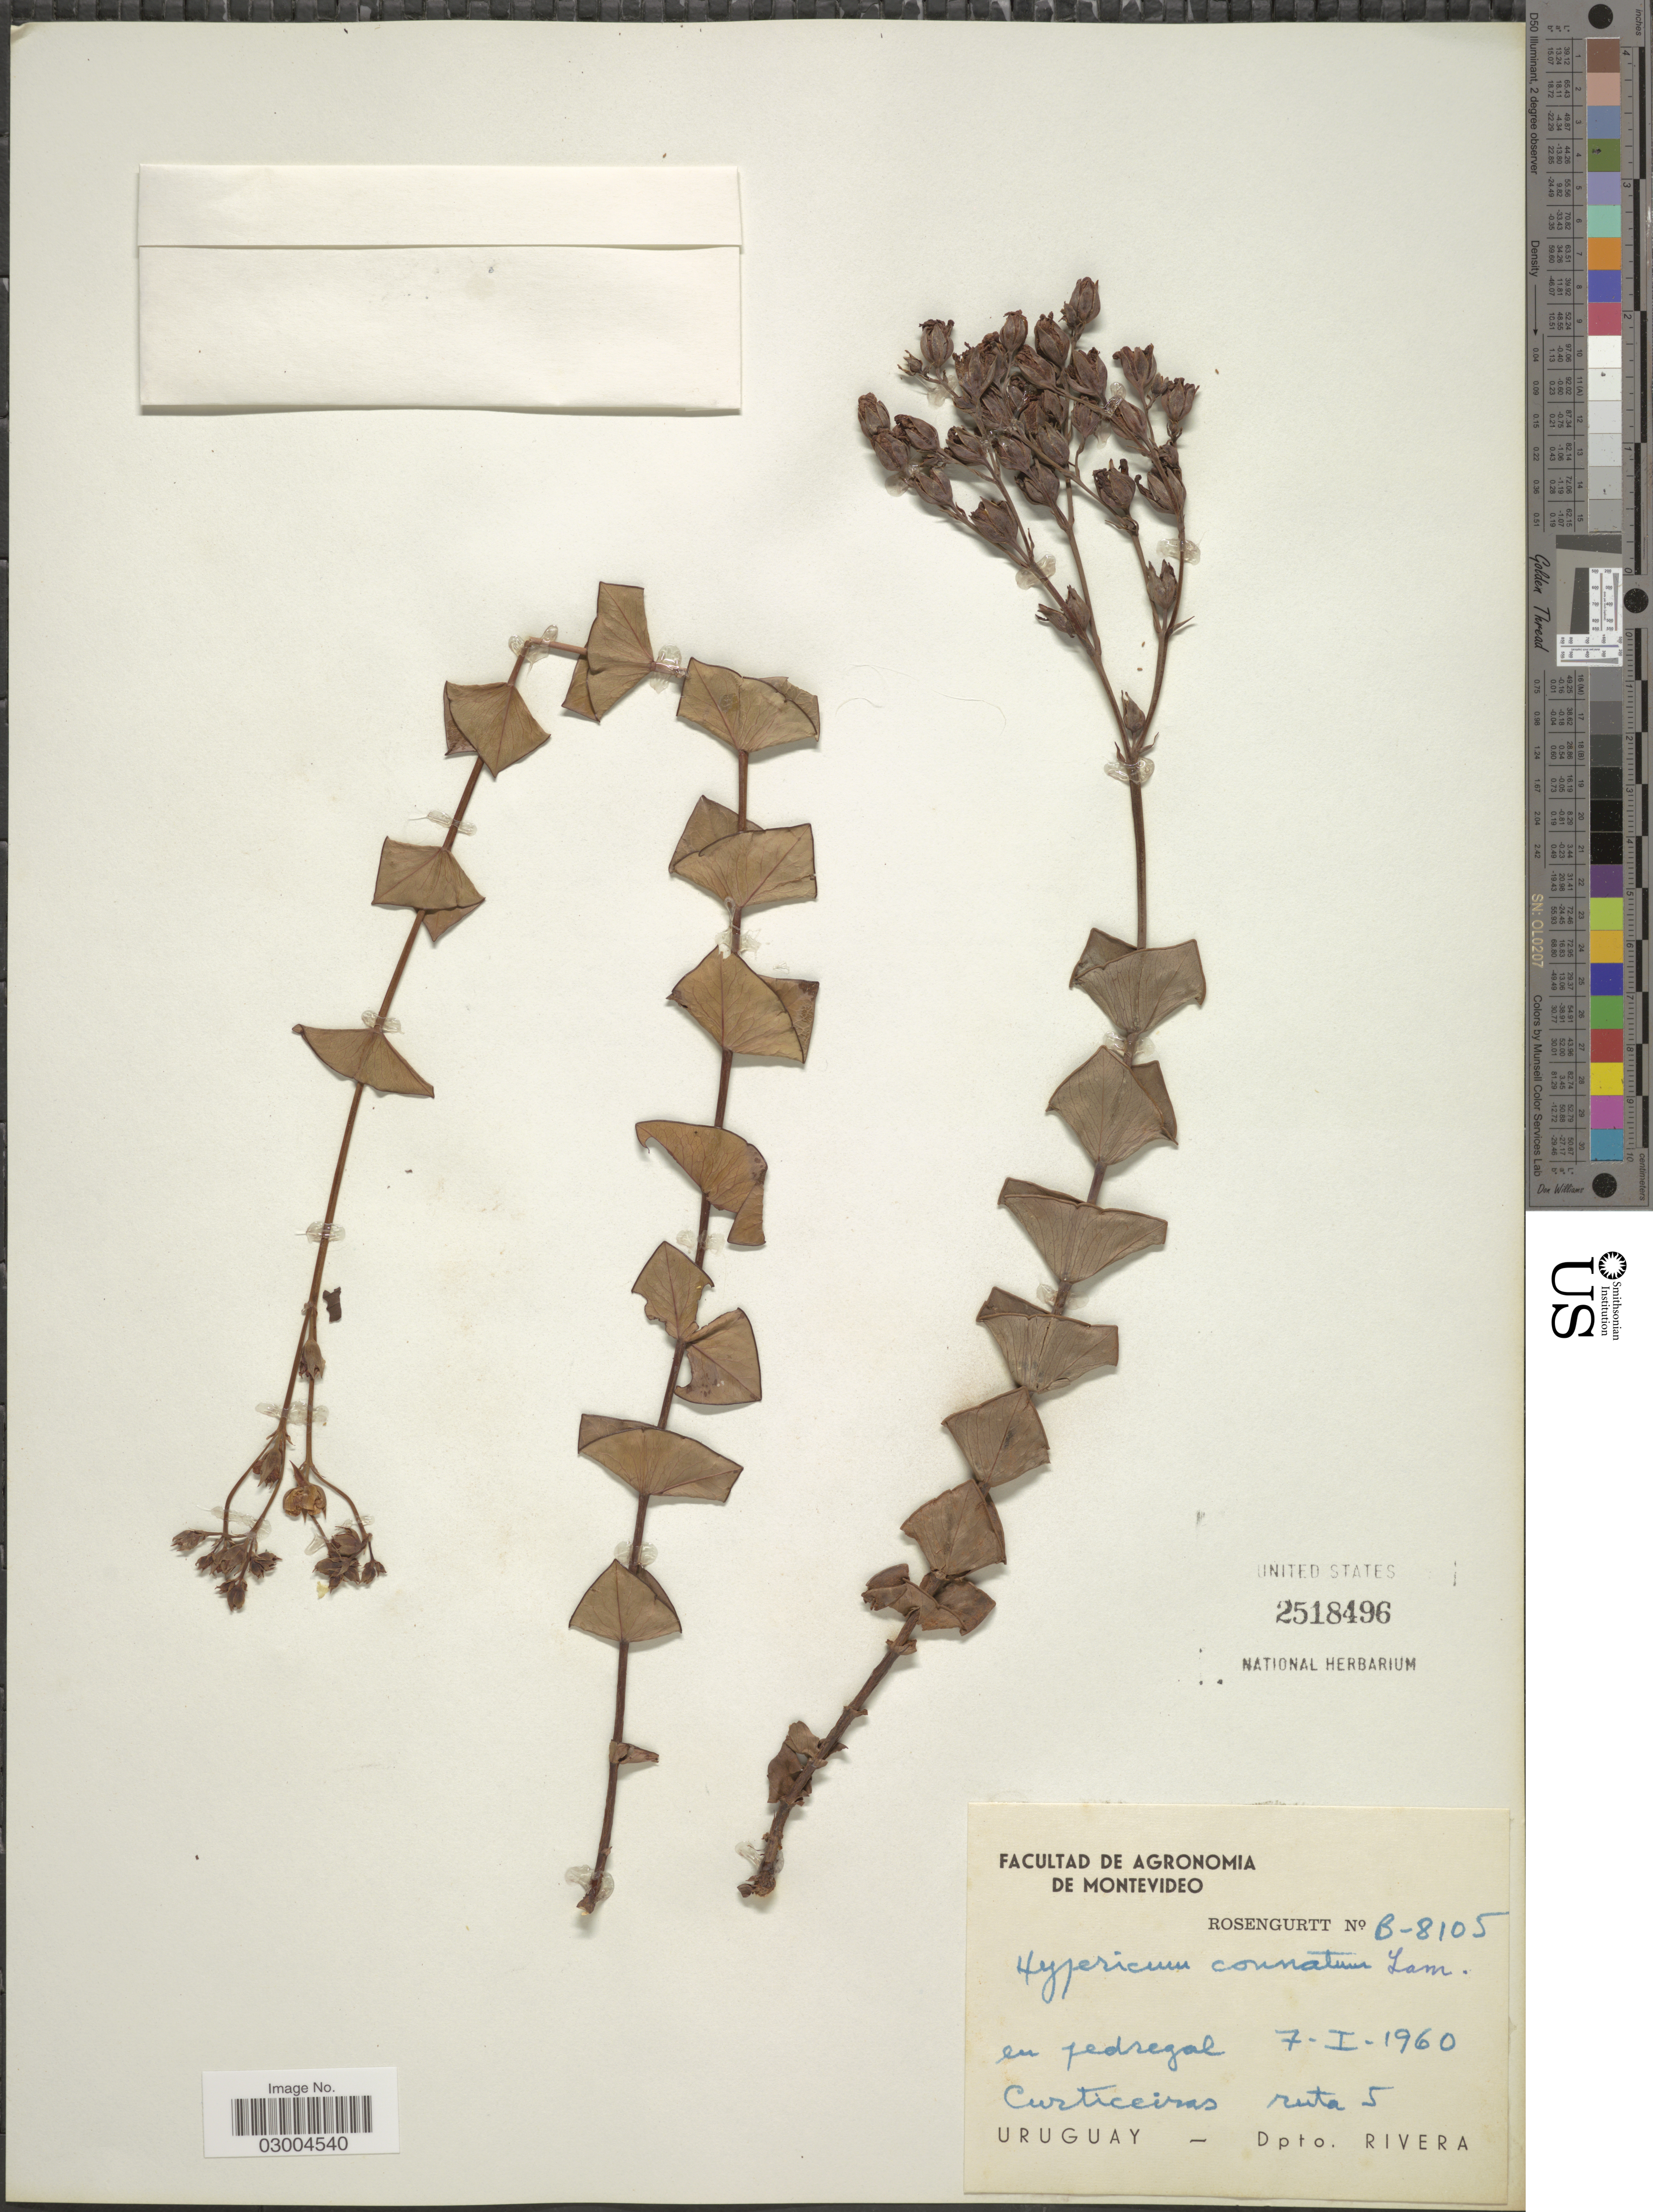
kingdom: Plantae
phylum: Tracheophyta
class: Magnoliopsida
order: Malpighiales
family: Hypericaceae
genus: Hypericum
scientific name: Hypericum connatum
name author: Lam.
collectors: Rosengurtt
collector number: B-8105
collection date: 1960-01-07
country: Uruguay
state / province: Rivera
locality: Curticeiras ruta 5. Dpto. Rivera.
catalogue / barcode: US 2518496